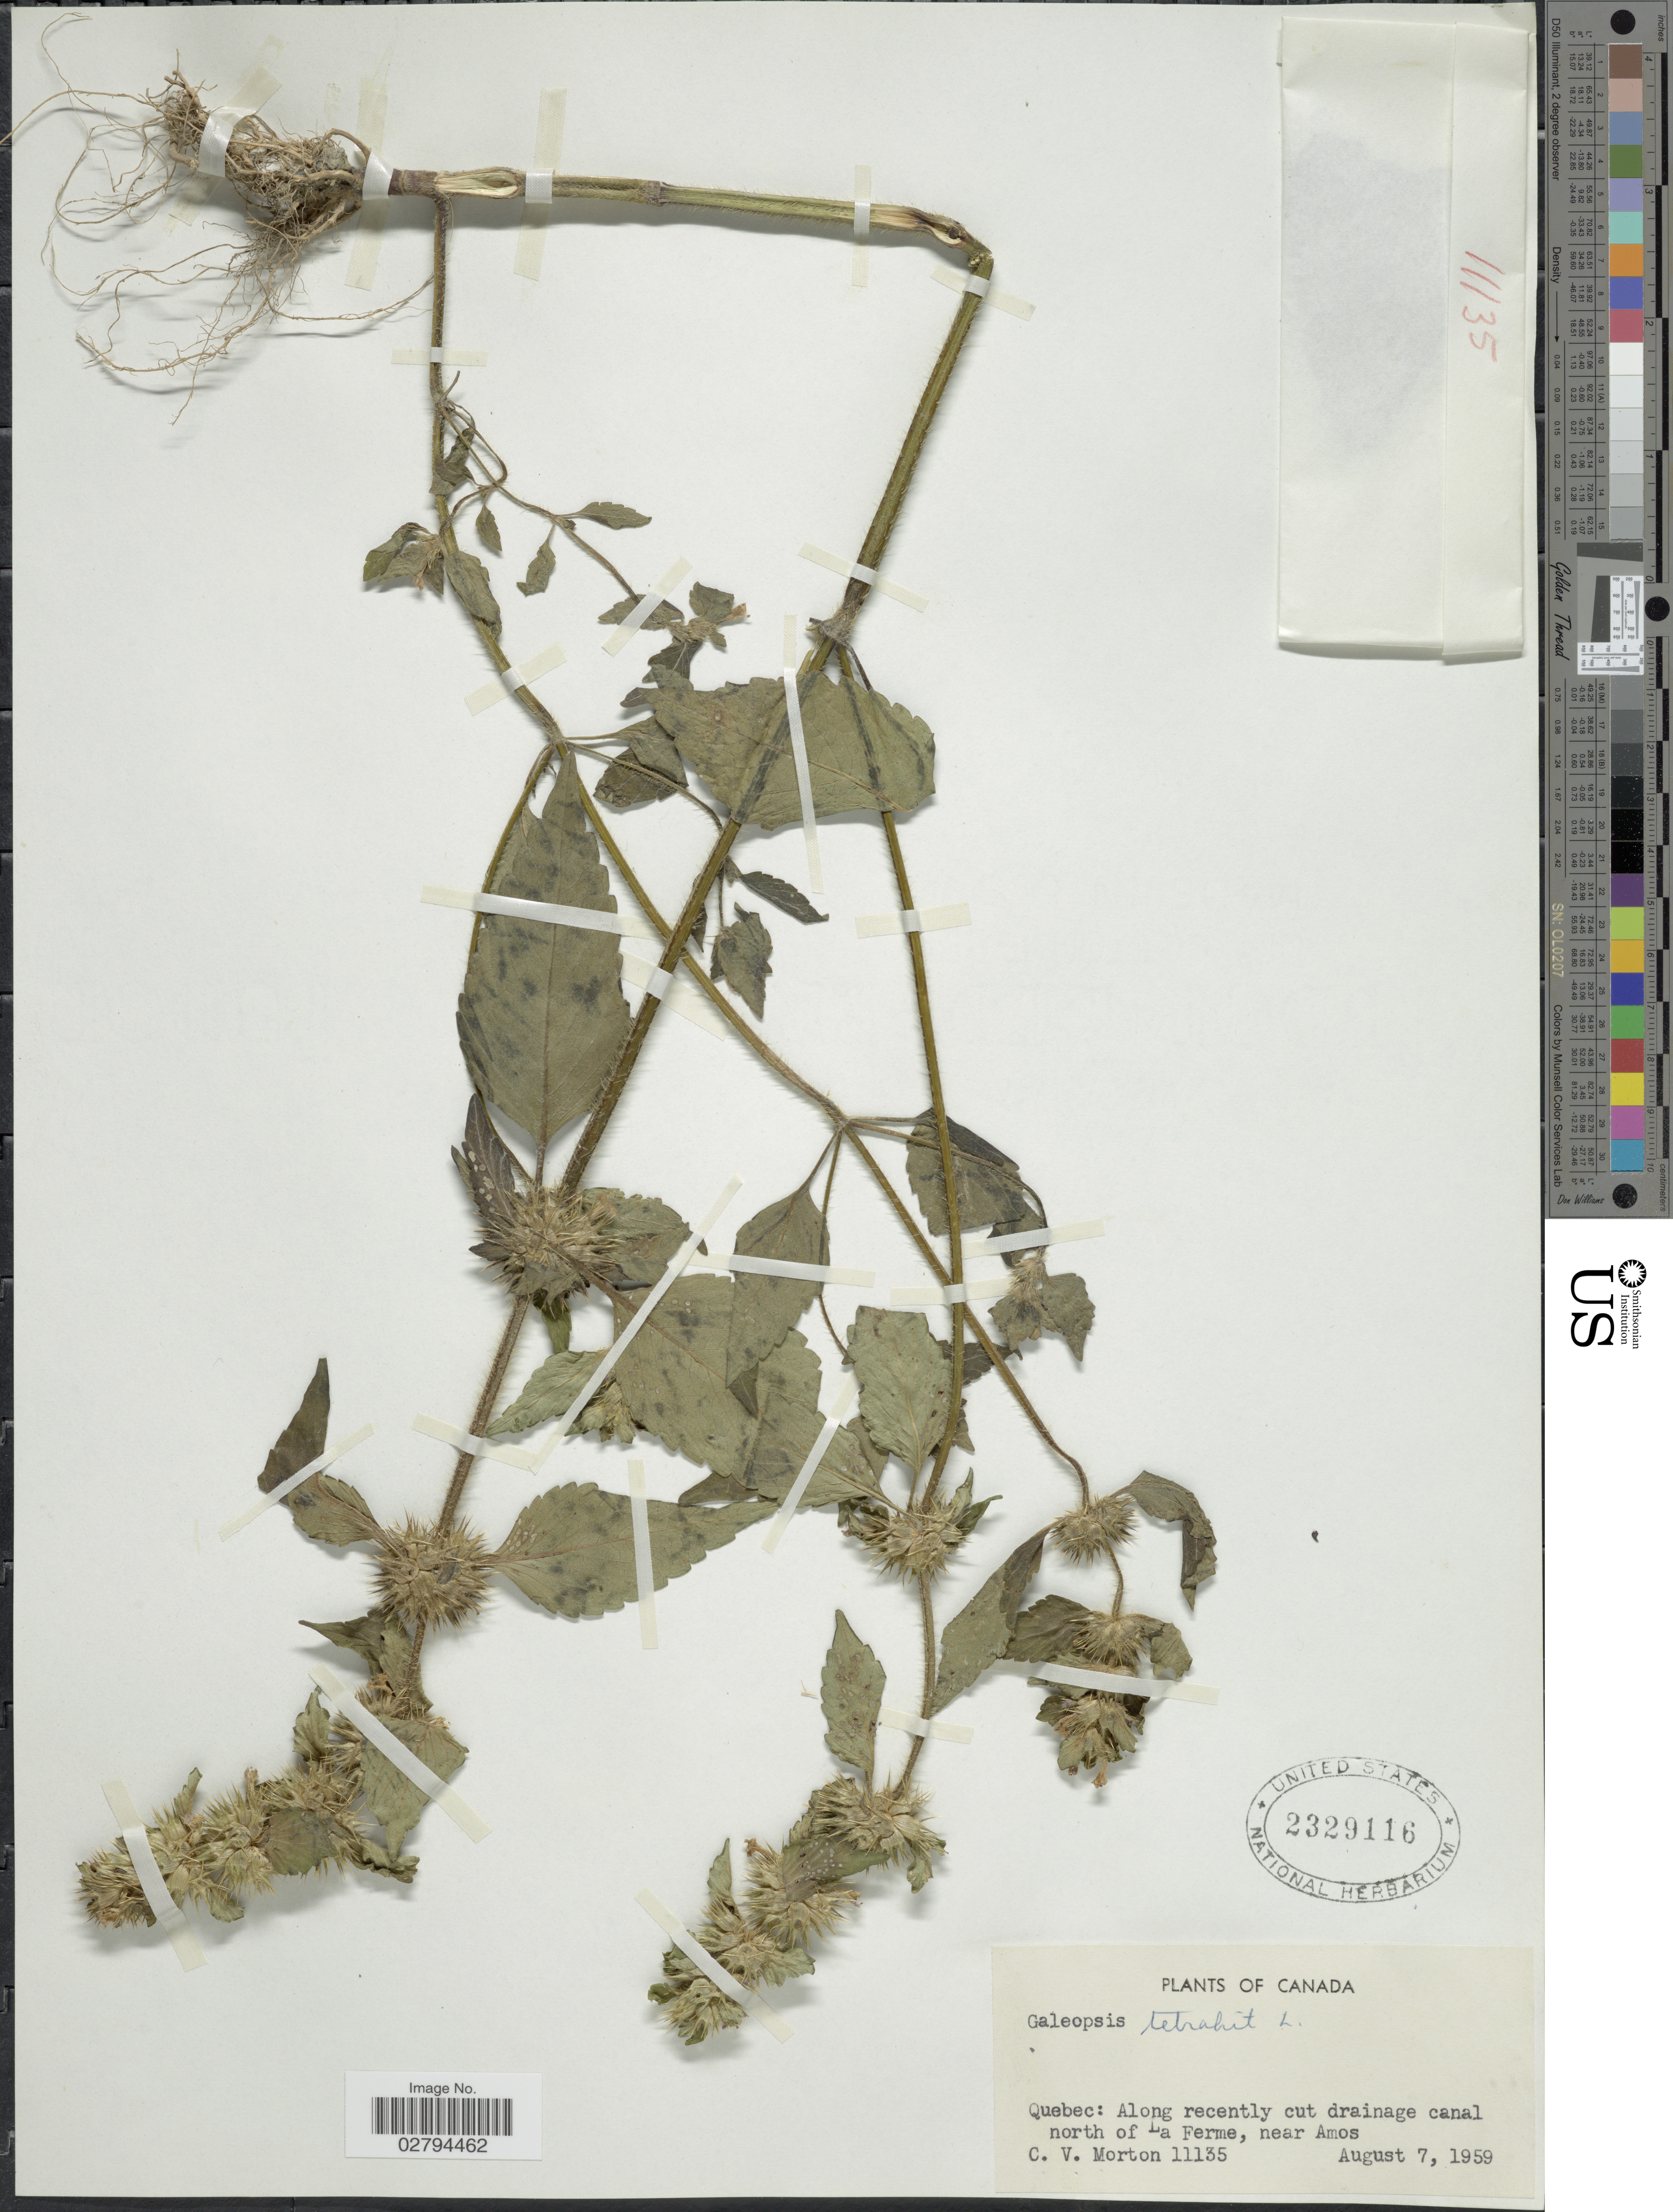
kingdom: Plantae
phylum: Tracheophyta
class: Magnoliopsida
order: Lamiales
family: Lamiaceae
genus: Galeopsis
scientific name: Galeopsis tetrahit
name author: L.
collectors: C. V. Morton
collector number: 11135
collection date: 1959-08-07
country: Canada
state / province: Quebec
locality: Along recently cut drainage canal north of La Ferme, near Amos.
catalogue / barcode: US 2329116